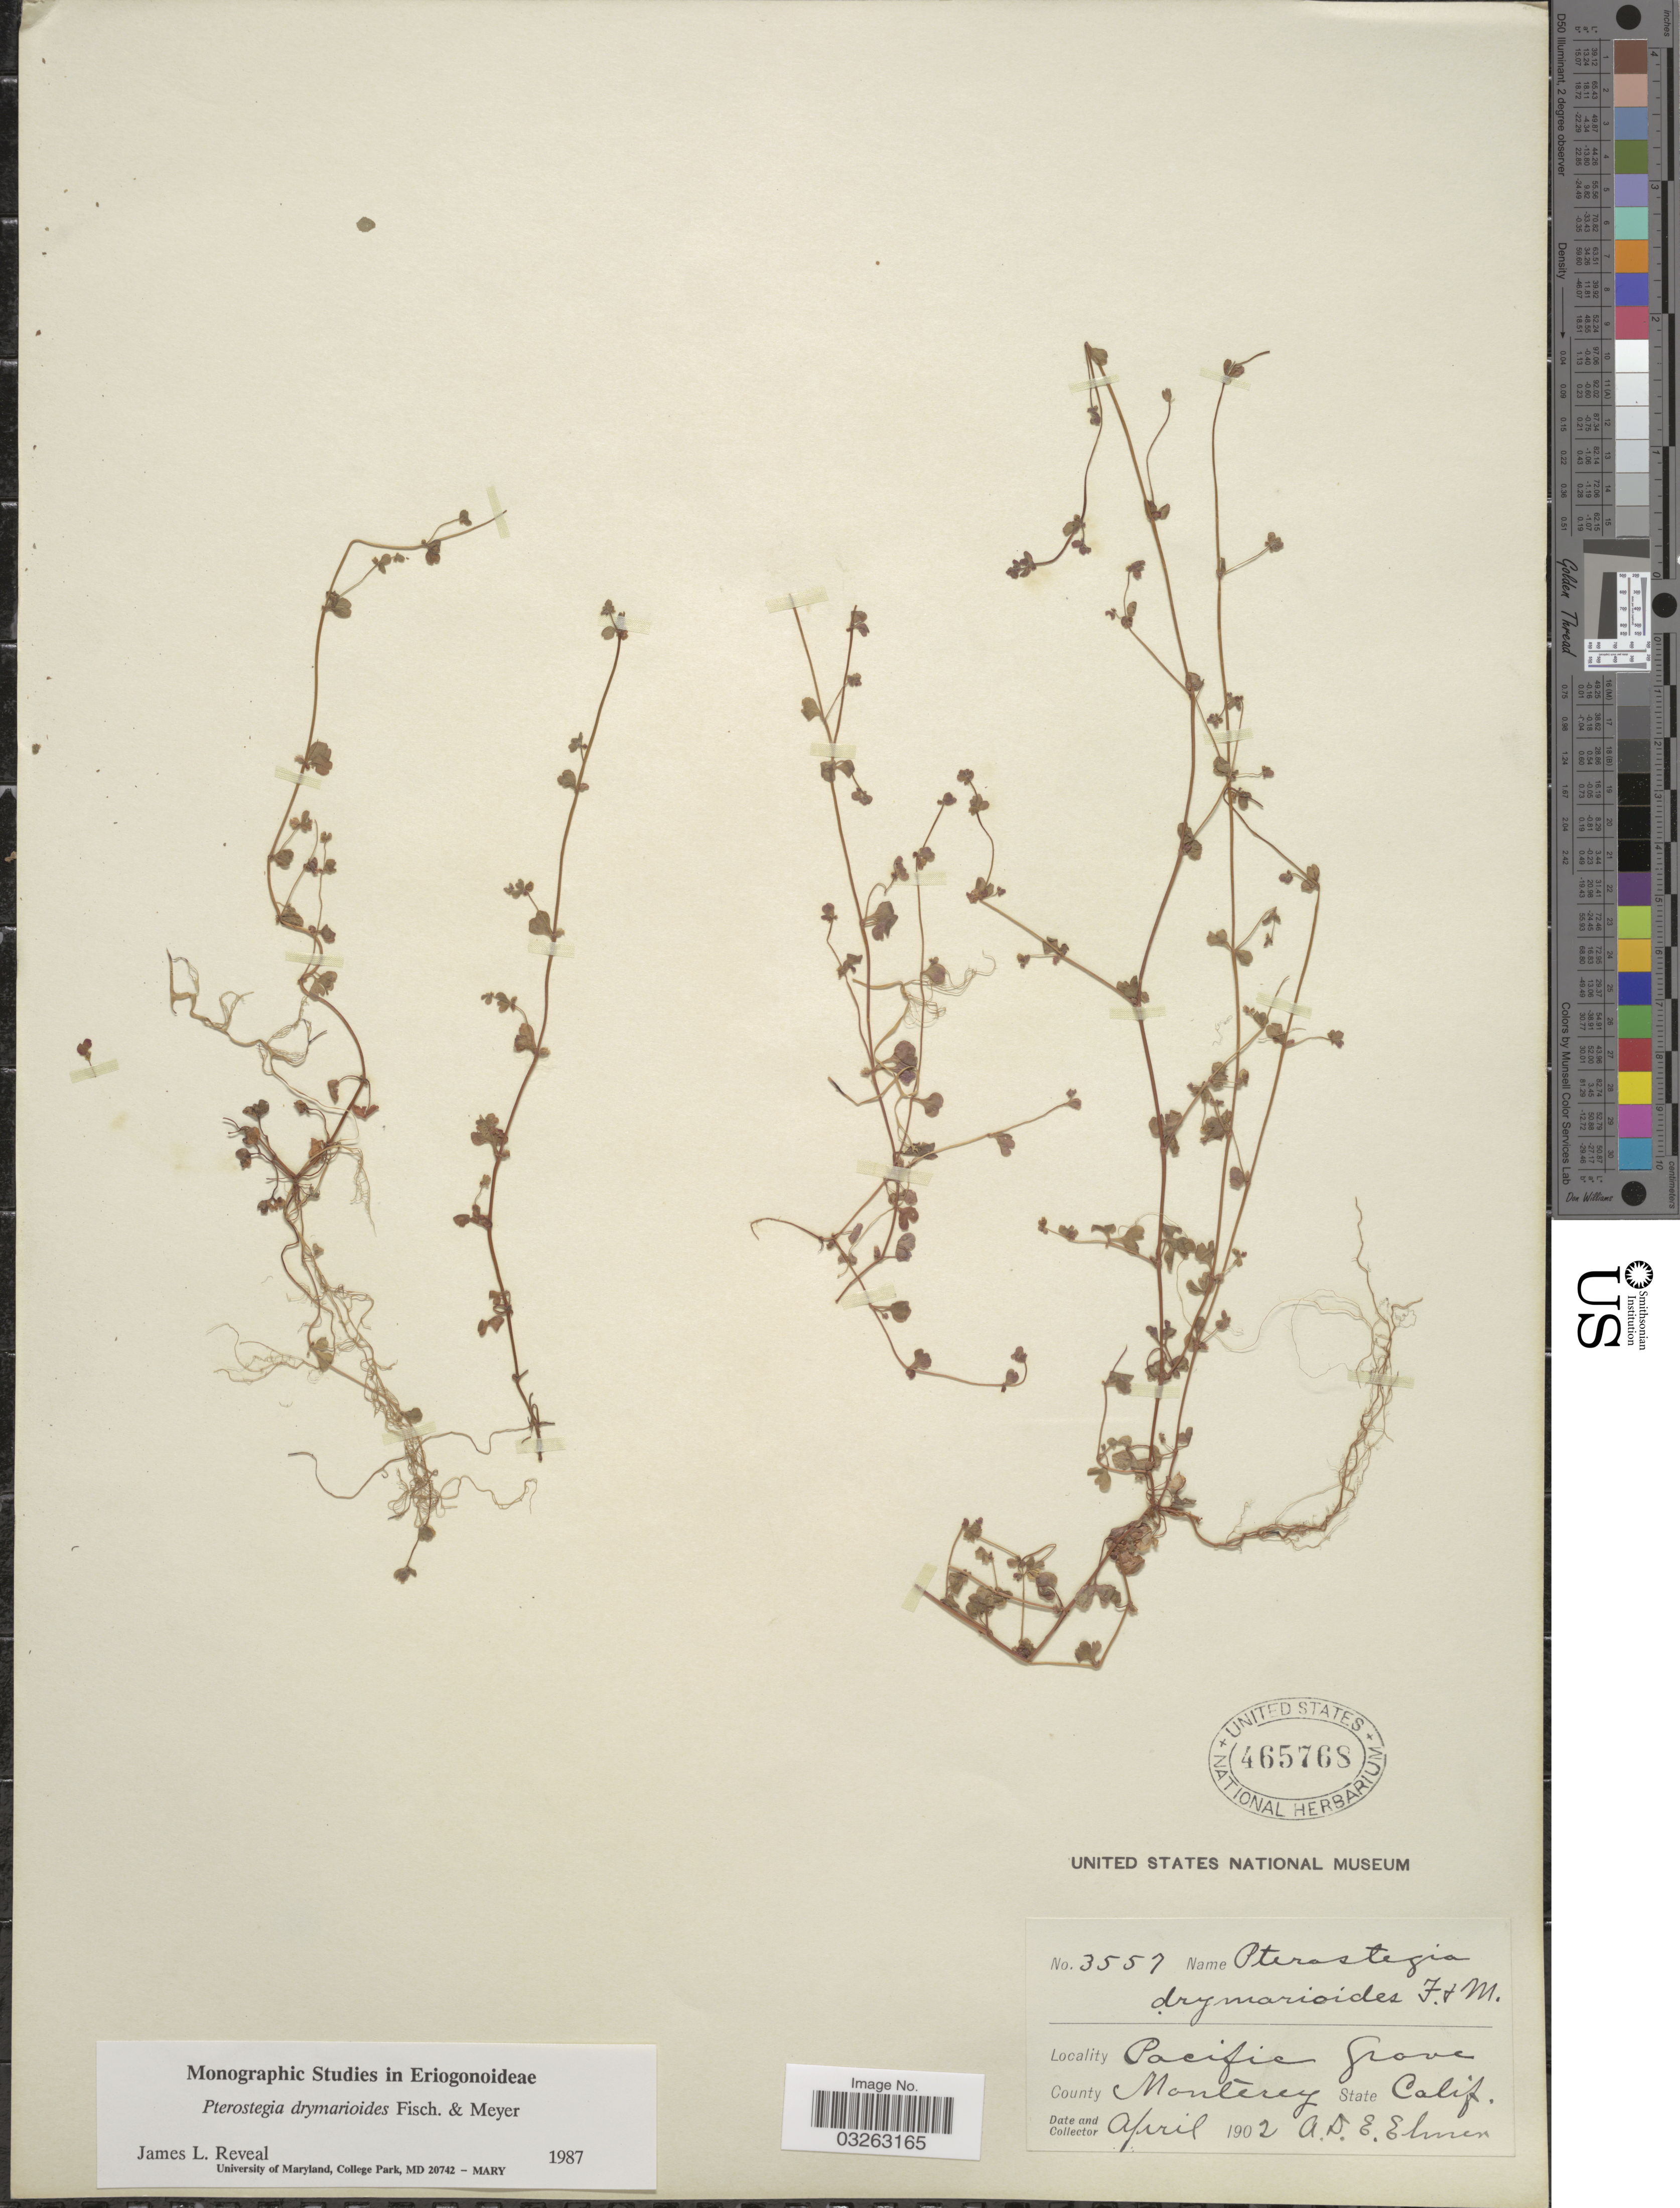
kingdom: Plantae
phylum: Tracheophyta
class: Magnoliopsida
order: Caryophyllales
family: Polygonaceae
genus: Pterostegia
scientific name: Pterostegia drymarioides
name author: Fisch. & C.A. Mey.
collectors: A. D. E. Elmer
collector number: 3557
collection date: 1902-04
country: United States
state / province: California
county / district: Monterey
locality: Pacific Grove, County Monterey.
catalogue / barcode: US 465768